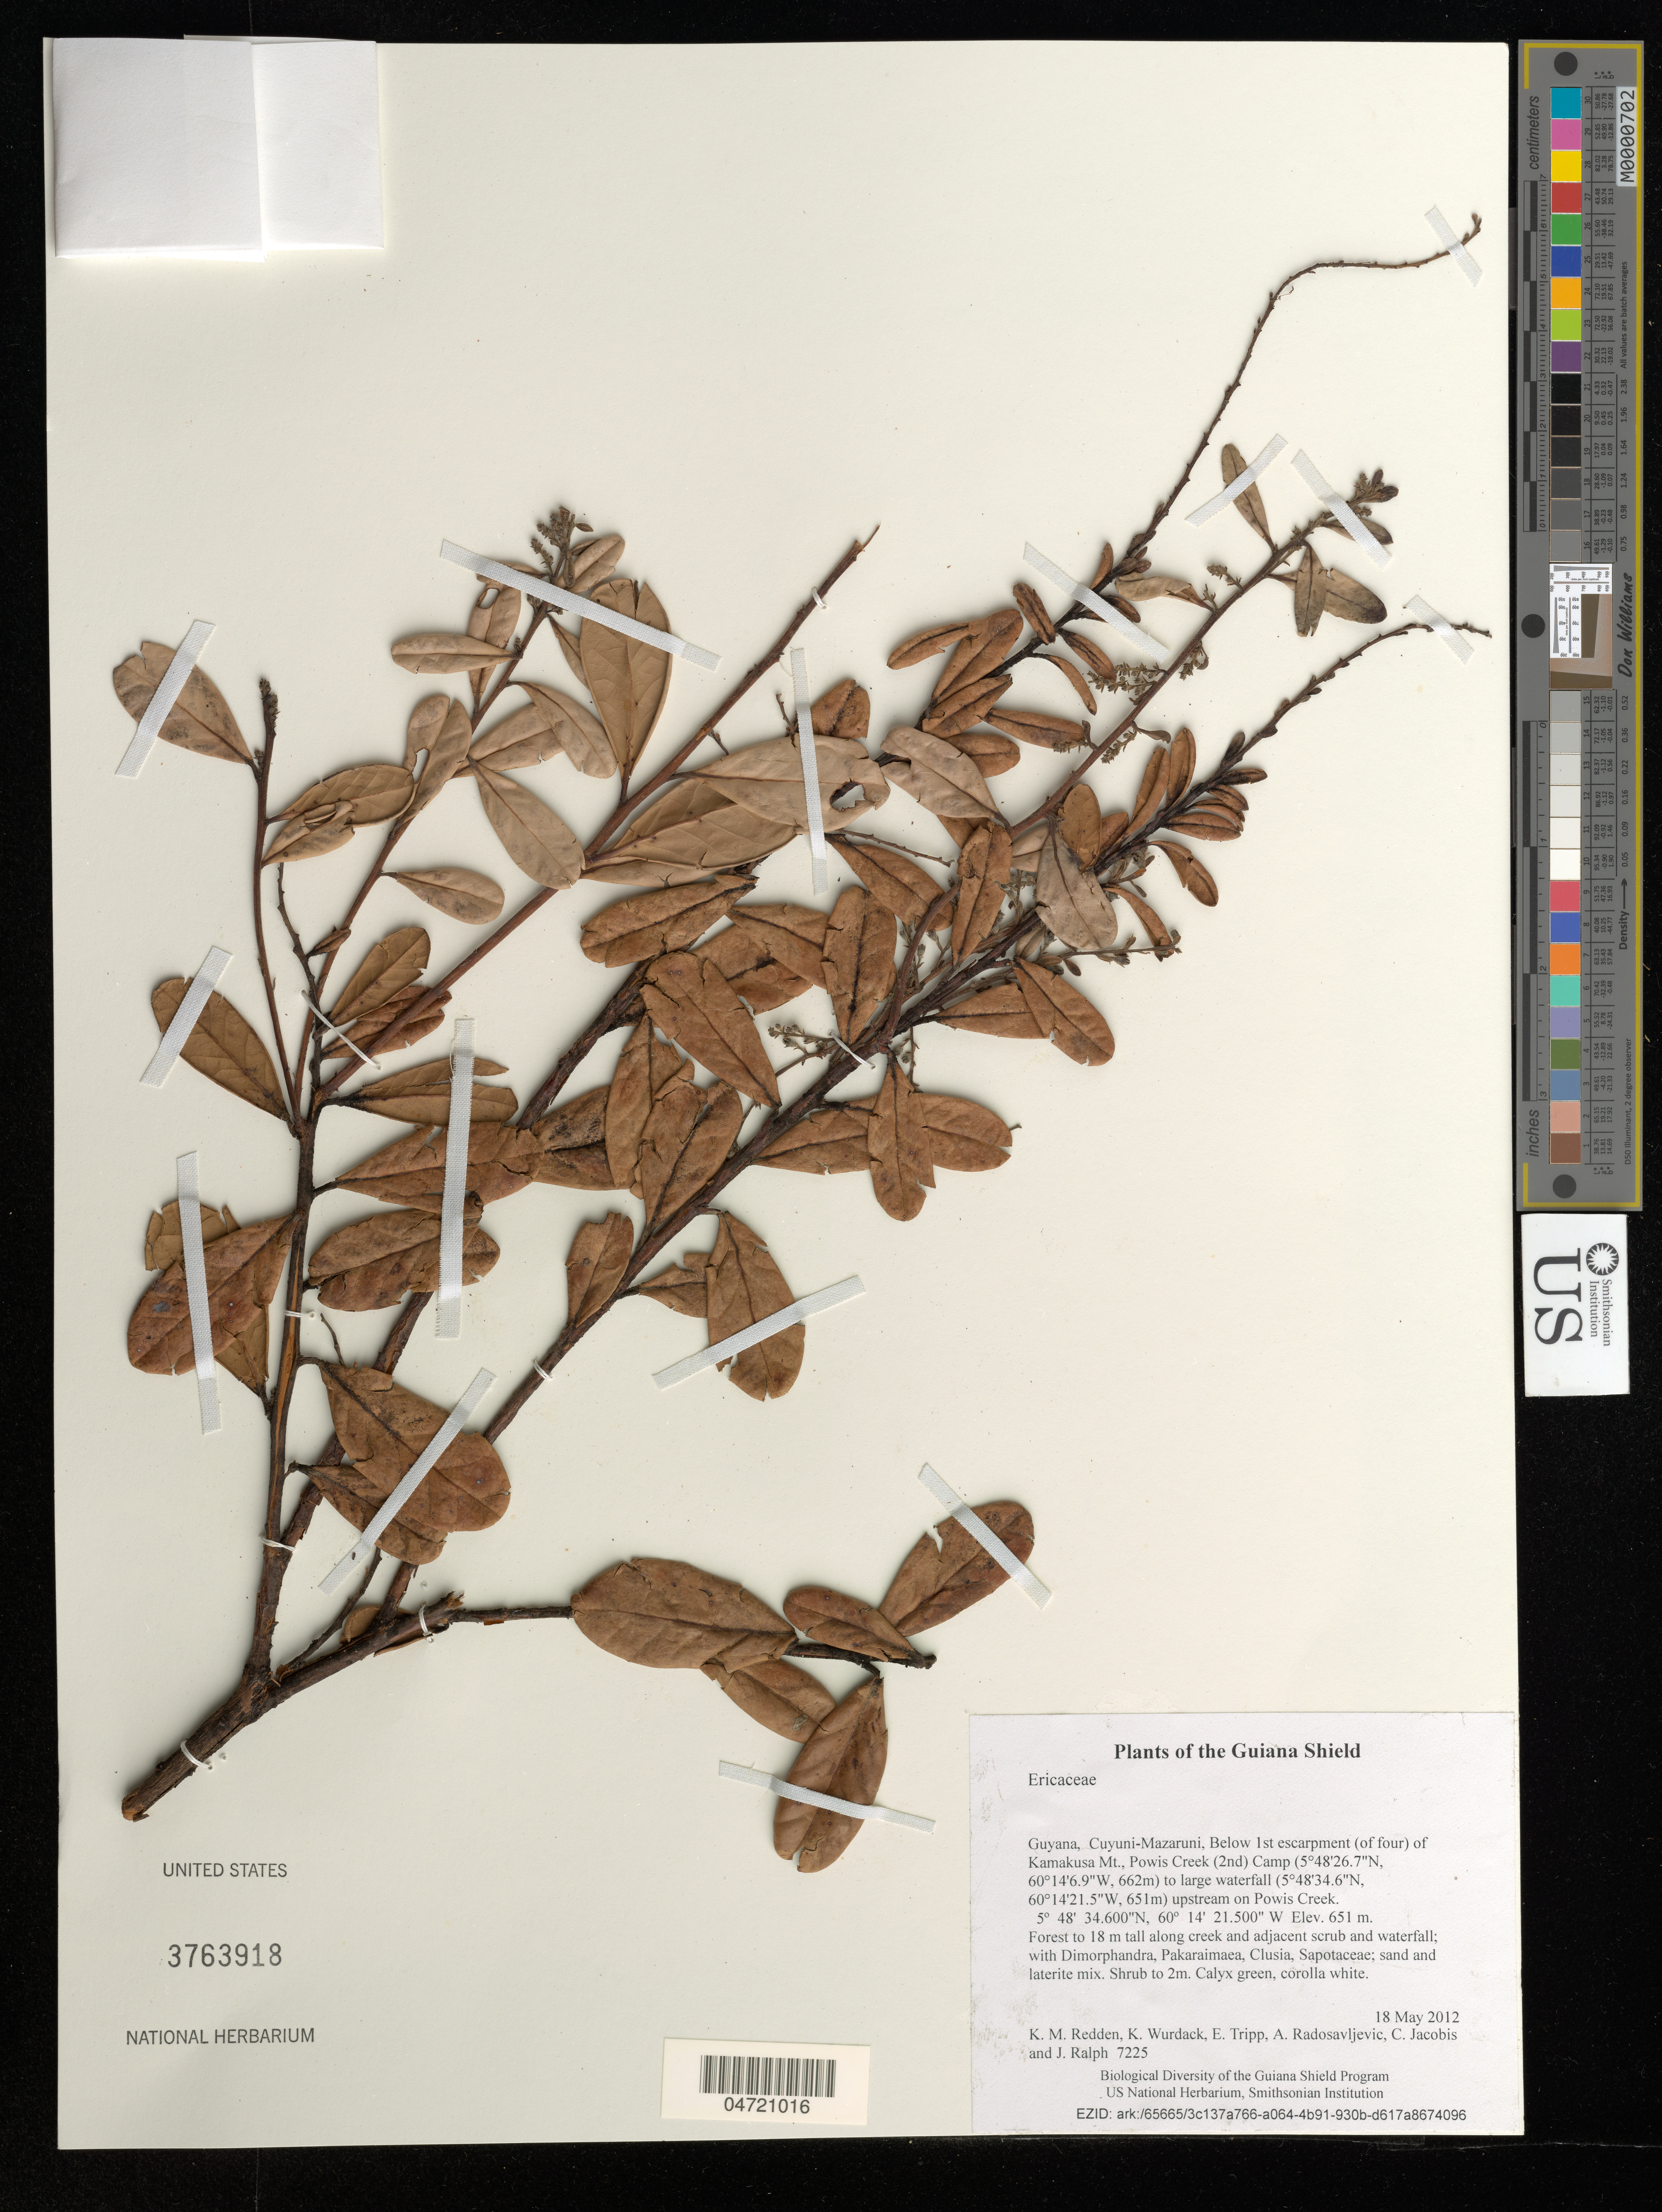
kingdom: Plantae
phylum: Tracheophyta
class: Magnoliopsida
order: Ericales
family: Ericaceae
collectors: K. M. Redden, K. Wurdack, E. Tripp, A. Radosavljevic, C. Jacobis & J. Ralph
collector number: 7225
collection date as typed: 18 May 2012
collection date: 2012-05-18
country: Guyana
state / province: Cuyuni-Mazaruni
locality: Below 1st escarpment (of four) of Kamakusa Mt., Powis Creek (2nd) Camp (5°48'26.7"N, 60°14'6.9"W, 662m) to large waterfall (5°48'34.6"N, 60°14'21.5"W, 651m) upstream on Powis Creek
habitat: Forest to 18 m tall along creek and adjacent scrub and waterfall; with Dimorphandra, Pakaraimaea, Clusia, Sapotaceae; sand and laterite mix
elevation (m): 651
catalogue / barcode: US 3763918